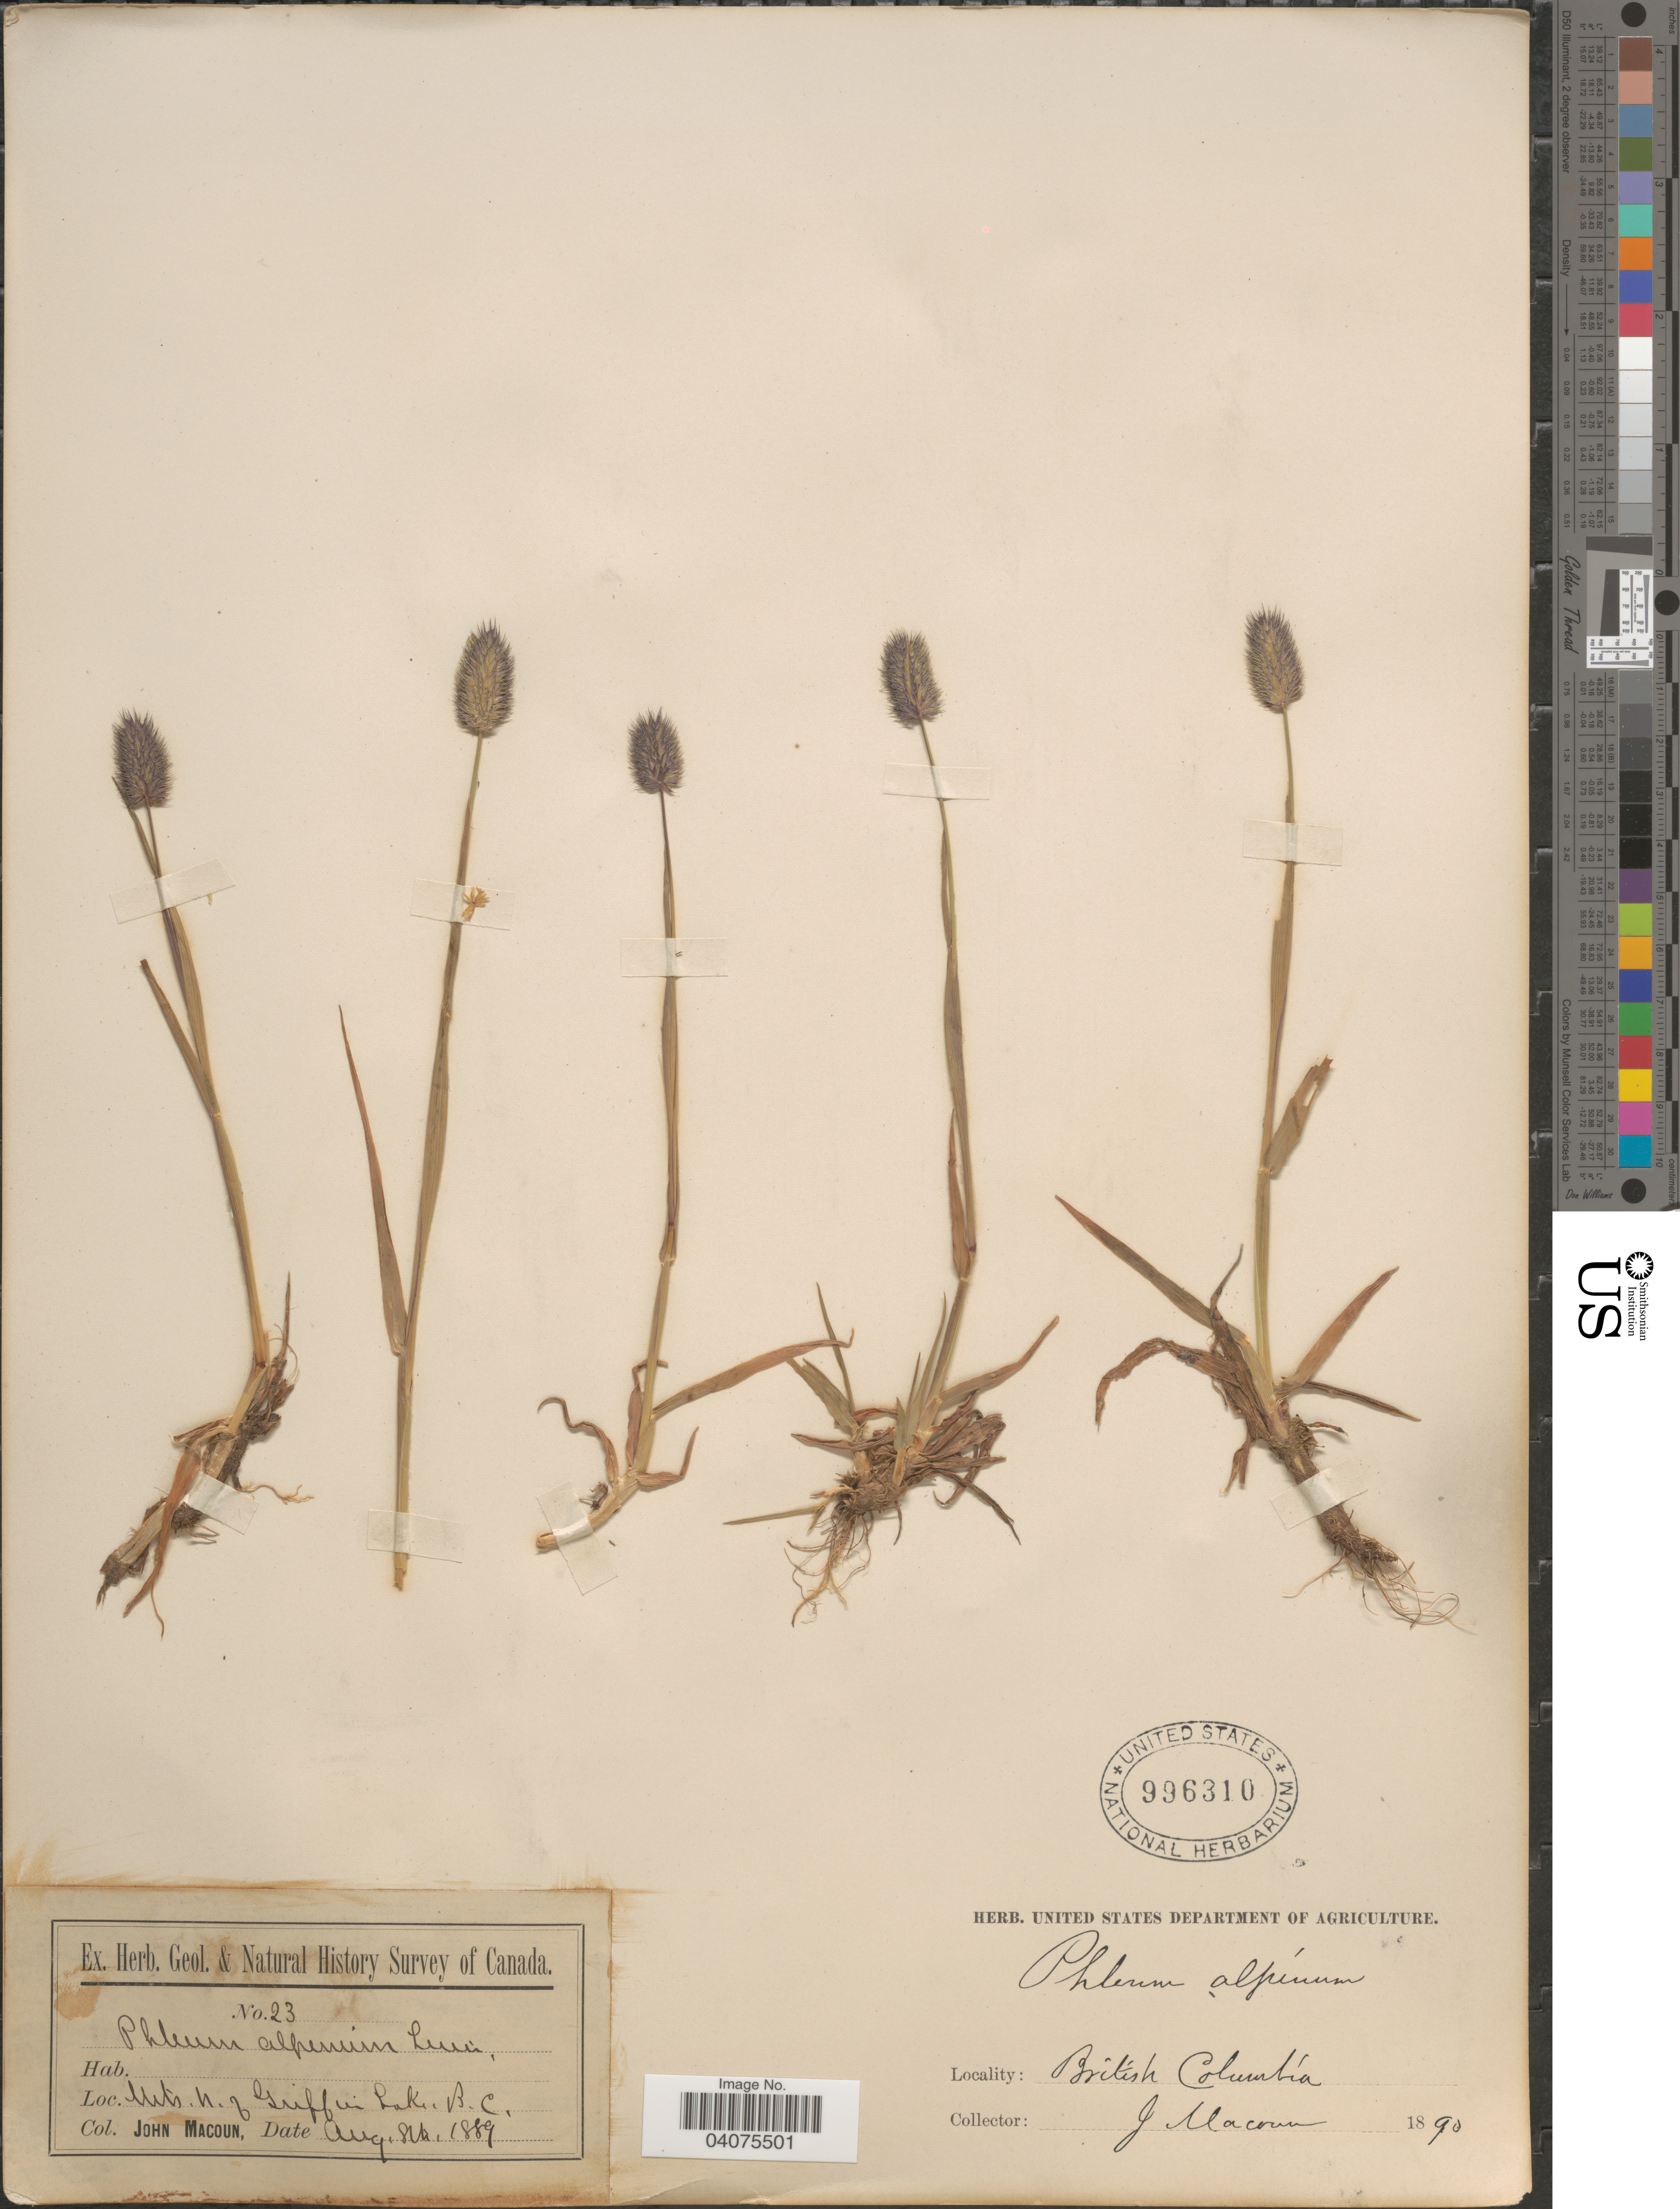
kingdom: Plantae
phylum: Tracheophyta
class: Liliopsida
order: Poales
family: Poaceae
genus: Phleum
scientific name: Phleum alpinum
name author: L.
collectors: J. Macoun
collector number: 23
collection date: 1889-08-08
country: Canada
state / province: British Columbia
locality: Herb. Geol. & Natural History Survey of Canada. Mts N. of Griffin Lake.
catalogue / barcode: US 996310